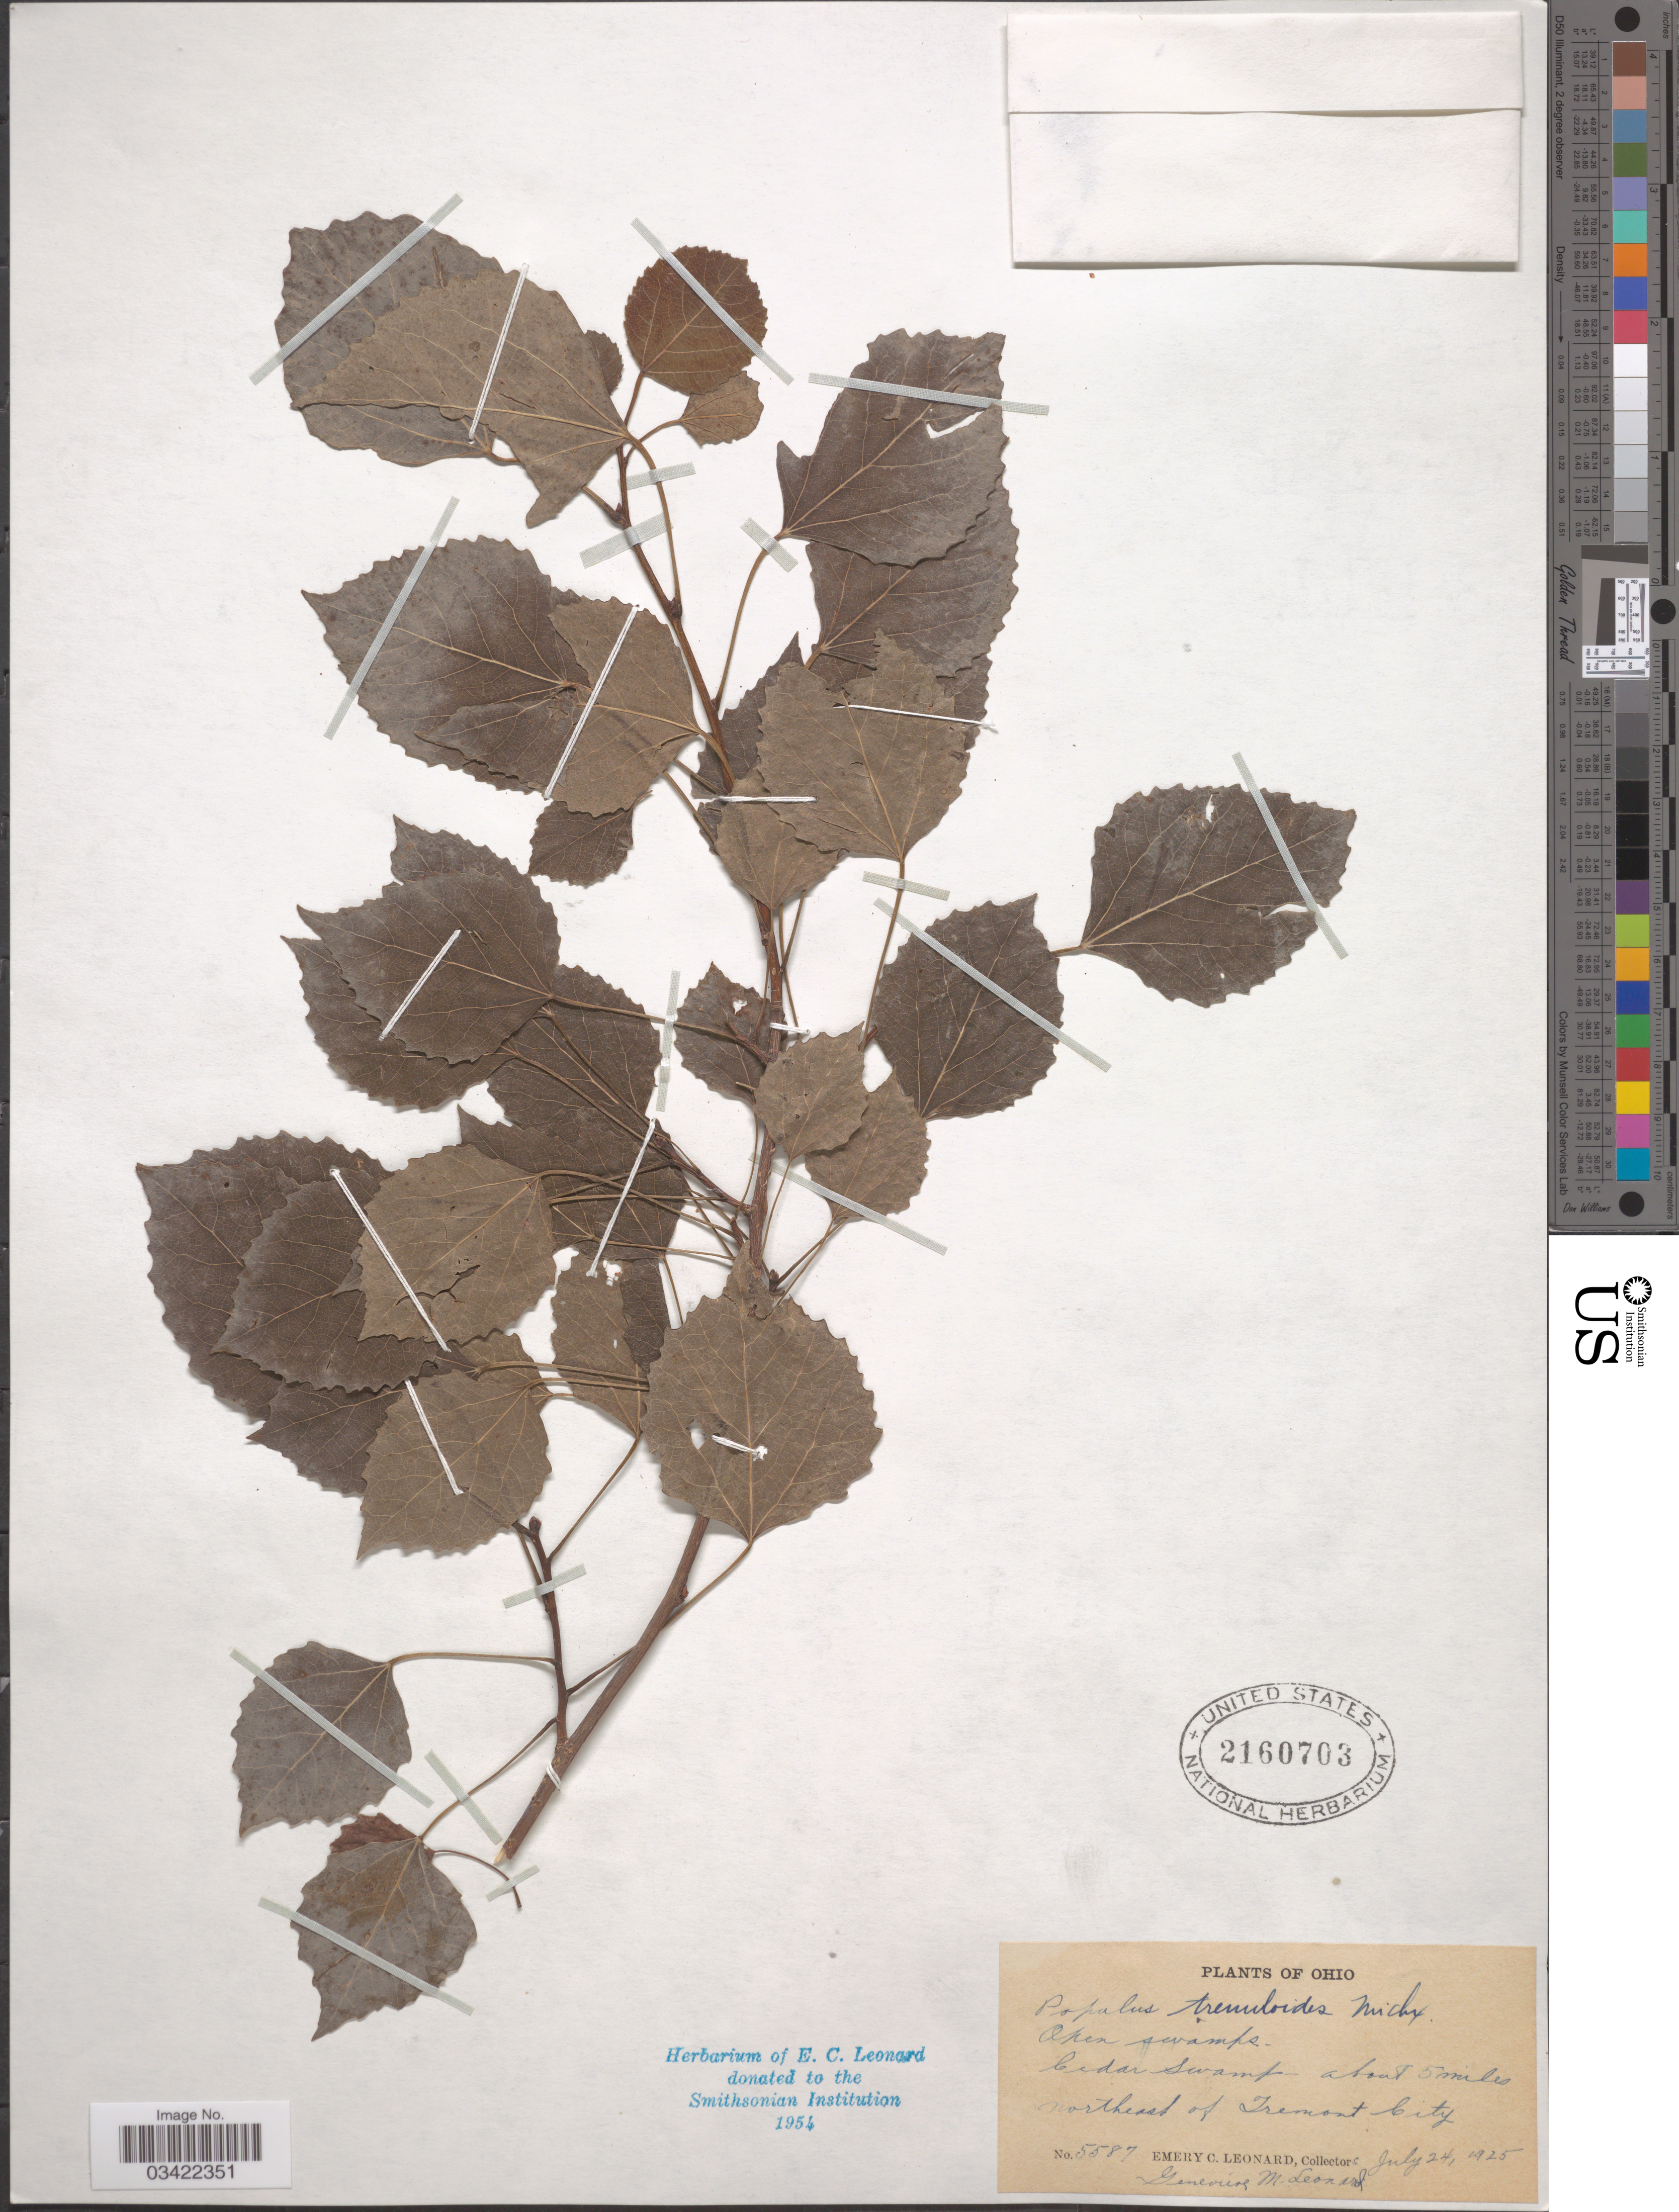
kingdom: Plantae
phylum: Tracheophyta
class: Magnoliopsida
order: Malpighiales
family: Salicaceae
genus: Populus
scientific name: Populus x smithii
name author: B. Boivin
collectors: E. C. Leonard & G. M. Leonard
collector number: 5587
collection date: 1925-07-24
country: United States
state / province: Ohio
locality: Cedar swamp about 5 miles northeast of Tremont City.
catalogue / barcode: US 2160703